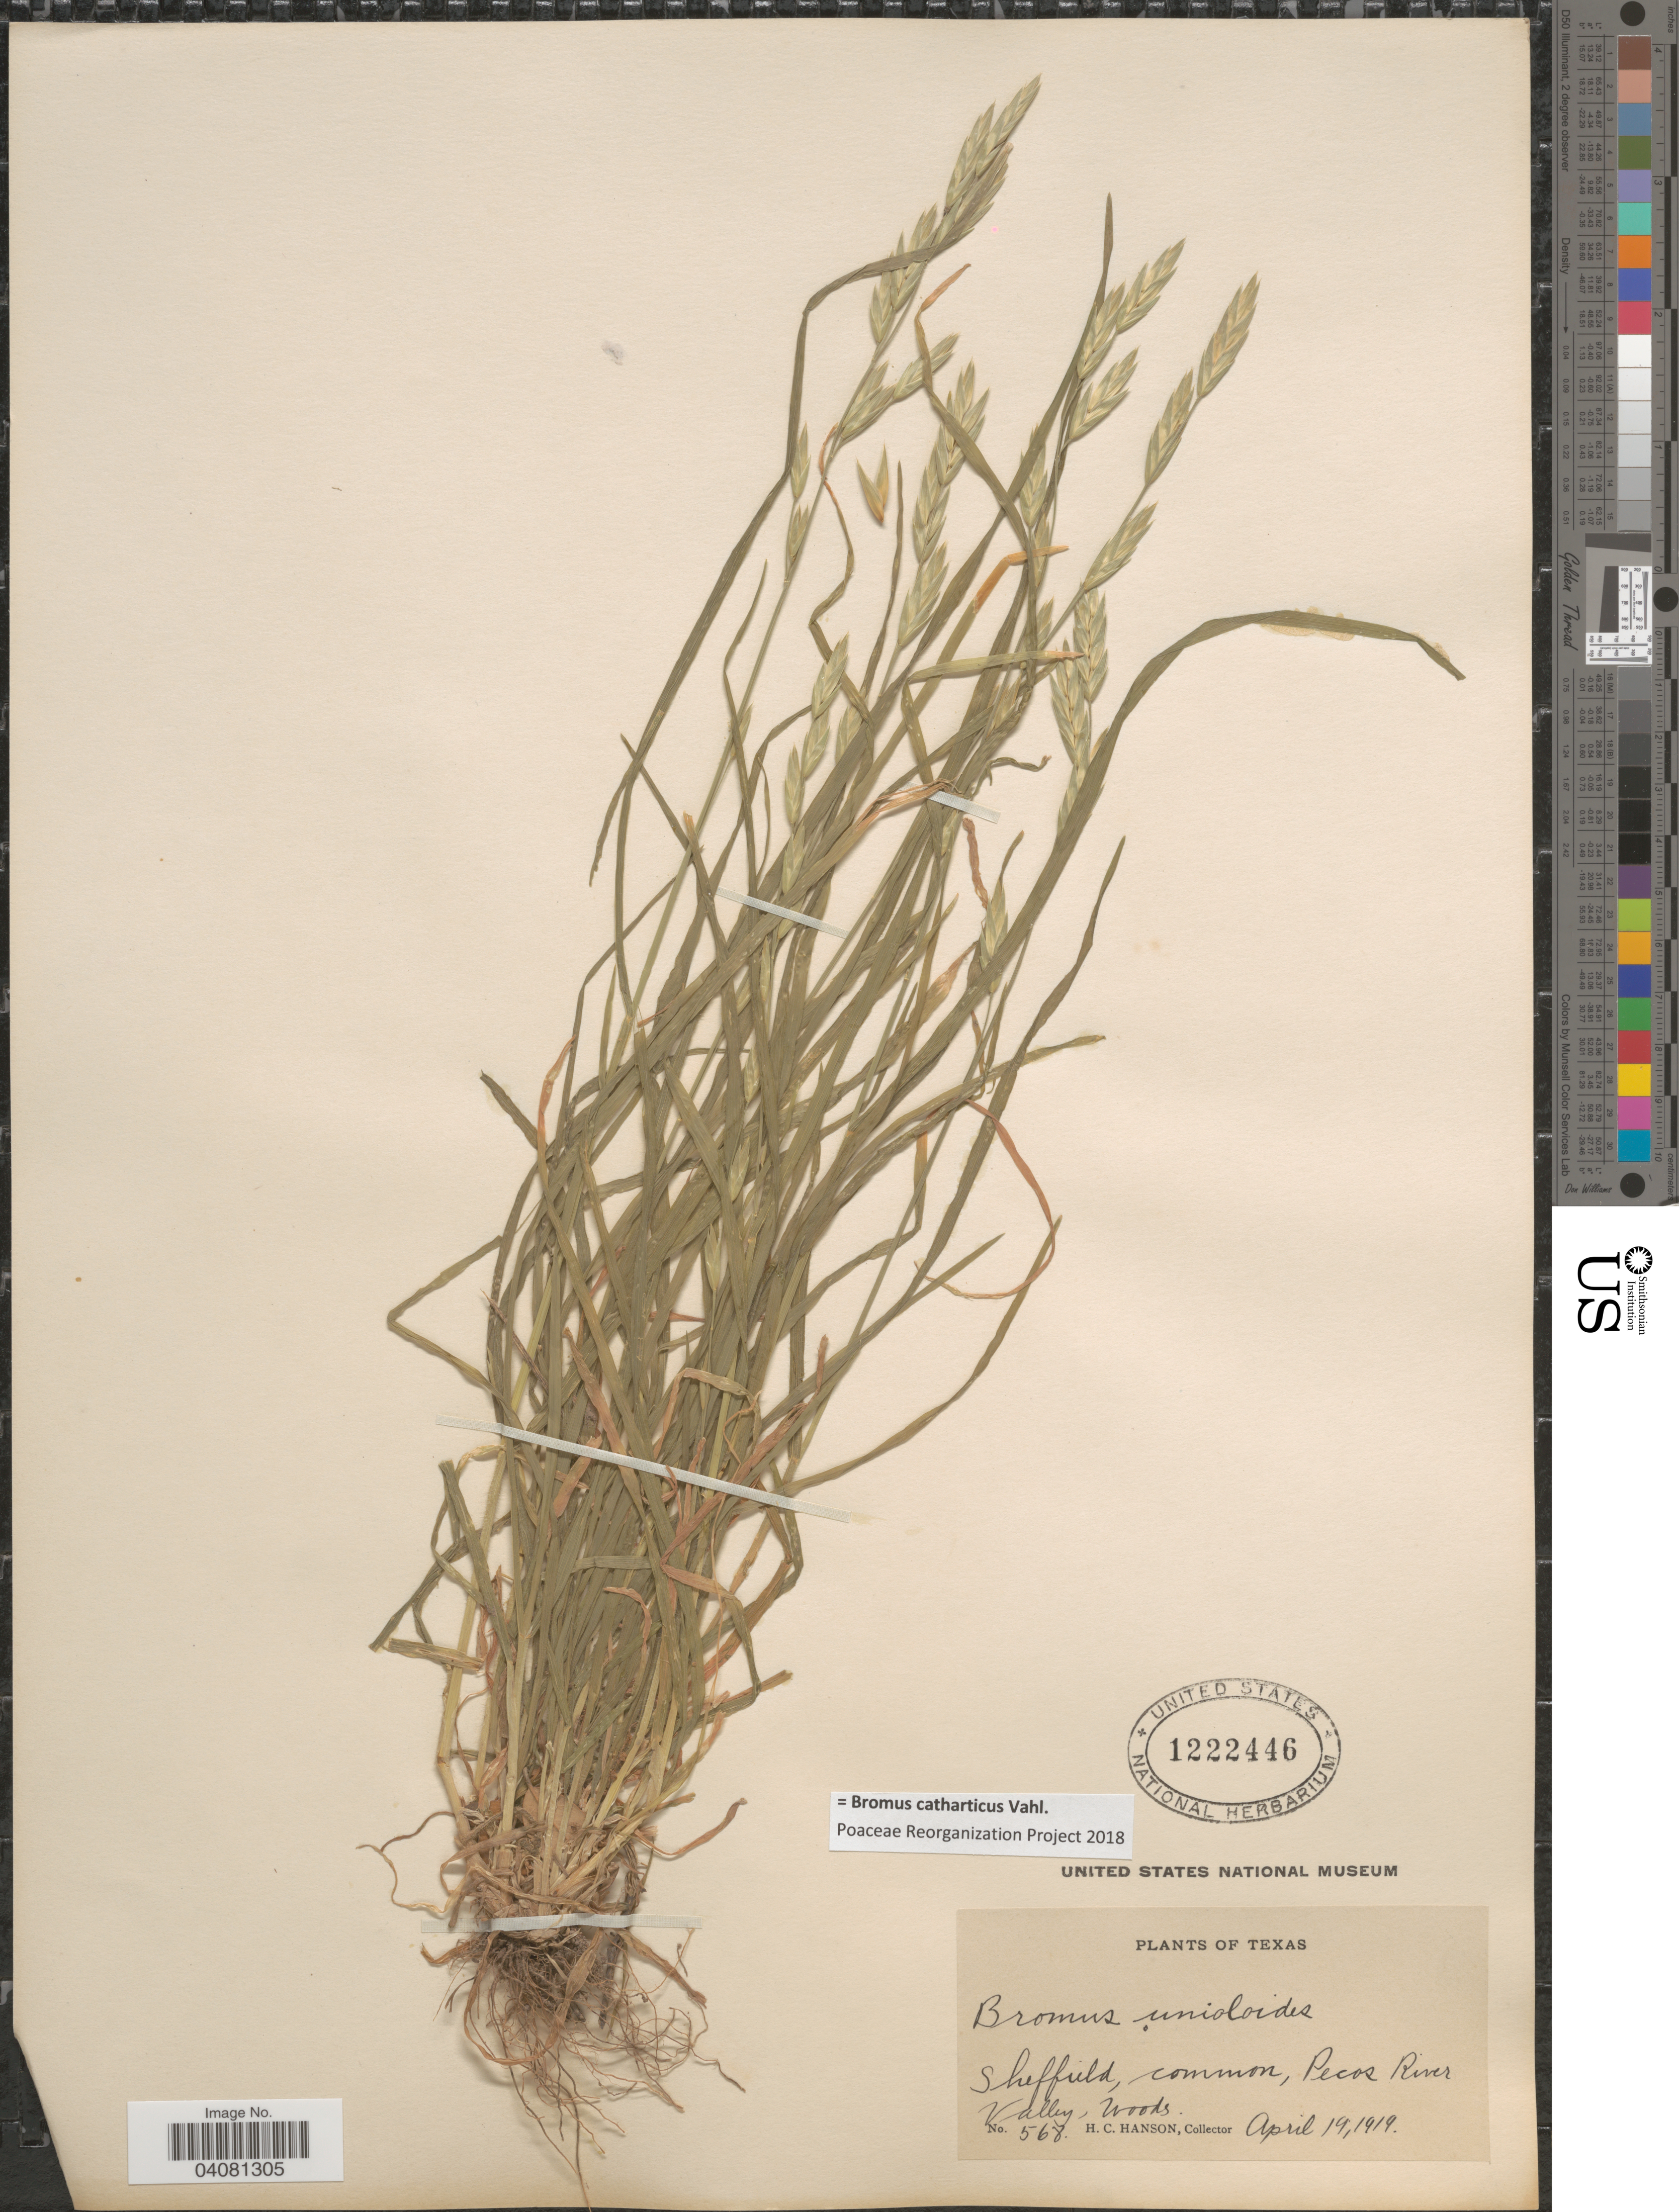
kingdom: Plantae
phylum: Tracheophyta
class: Liliopsida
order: Poales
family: Poaceae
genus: Bromus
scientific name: Bromus catharticus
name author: Vahl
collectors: H. Hanson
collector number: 568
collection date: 1919-04-19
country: United States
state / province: Texas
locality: Sheffield, common, Pecos River Valley.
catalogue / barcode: US 1222446